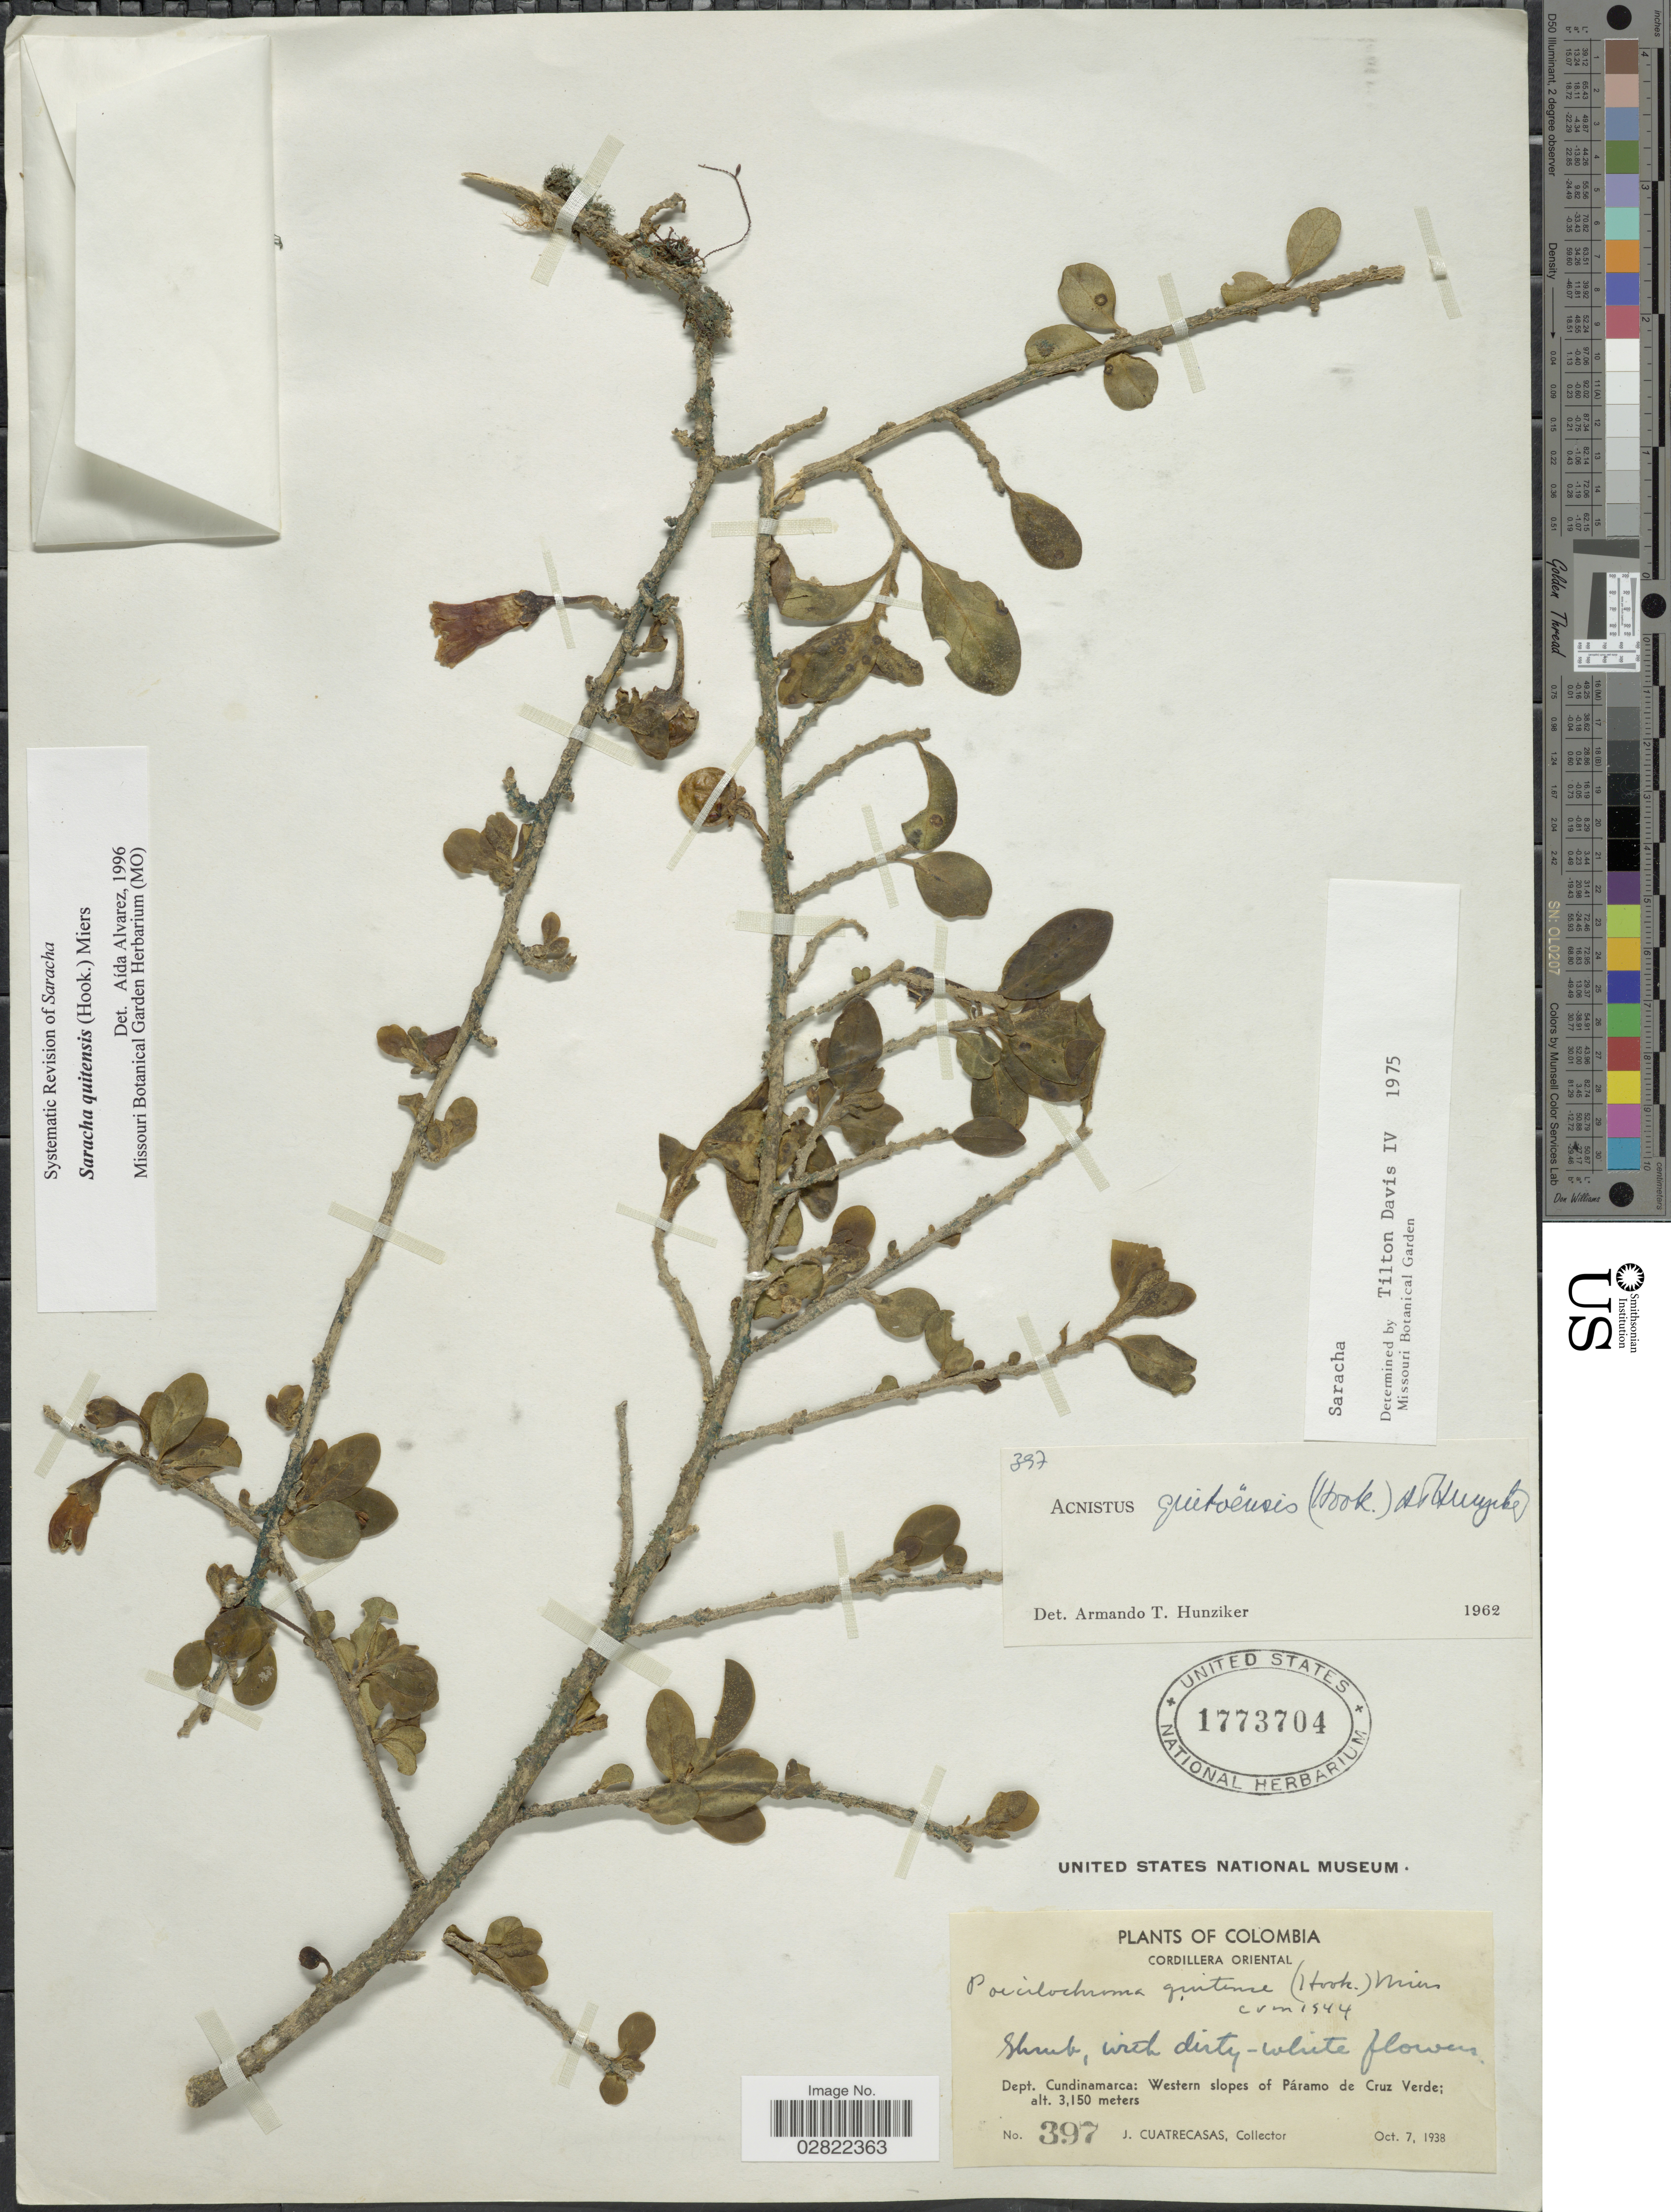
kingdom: Plantae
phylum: Tracheophyta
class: Magnoliopsida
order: Solanales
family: Solanaceae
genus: Saracha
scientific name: Saracha quitensis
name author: (Hook.) Miers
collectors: J. Cuatrecasas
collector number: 397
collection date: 1938-10-07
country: Colombia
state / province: Cundinamarca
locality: Cordillera Oriental, Dept. Cundinamarca: Western slopes of Pàramo de Cruz Verde.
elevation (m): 3150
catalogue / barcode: US 1773704